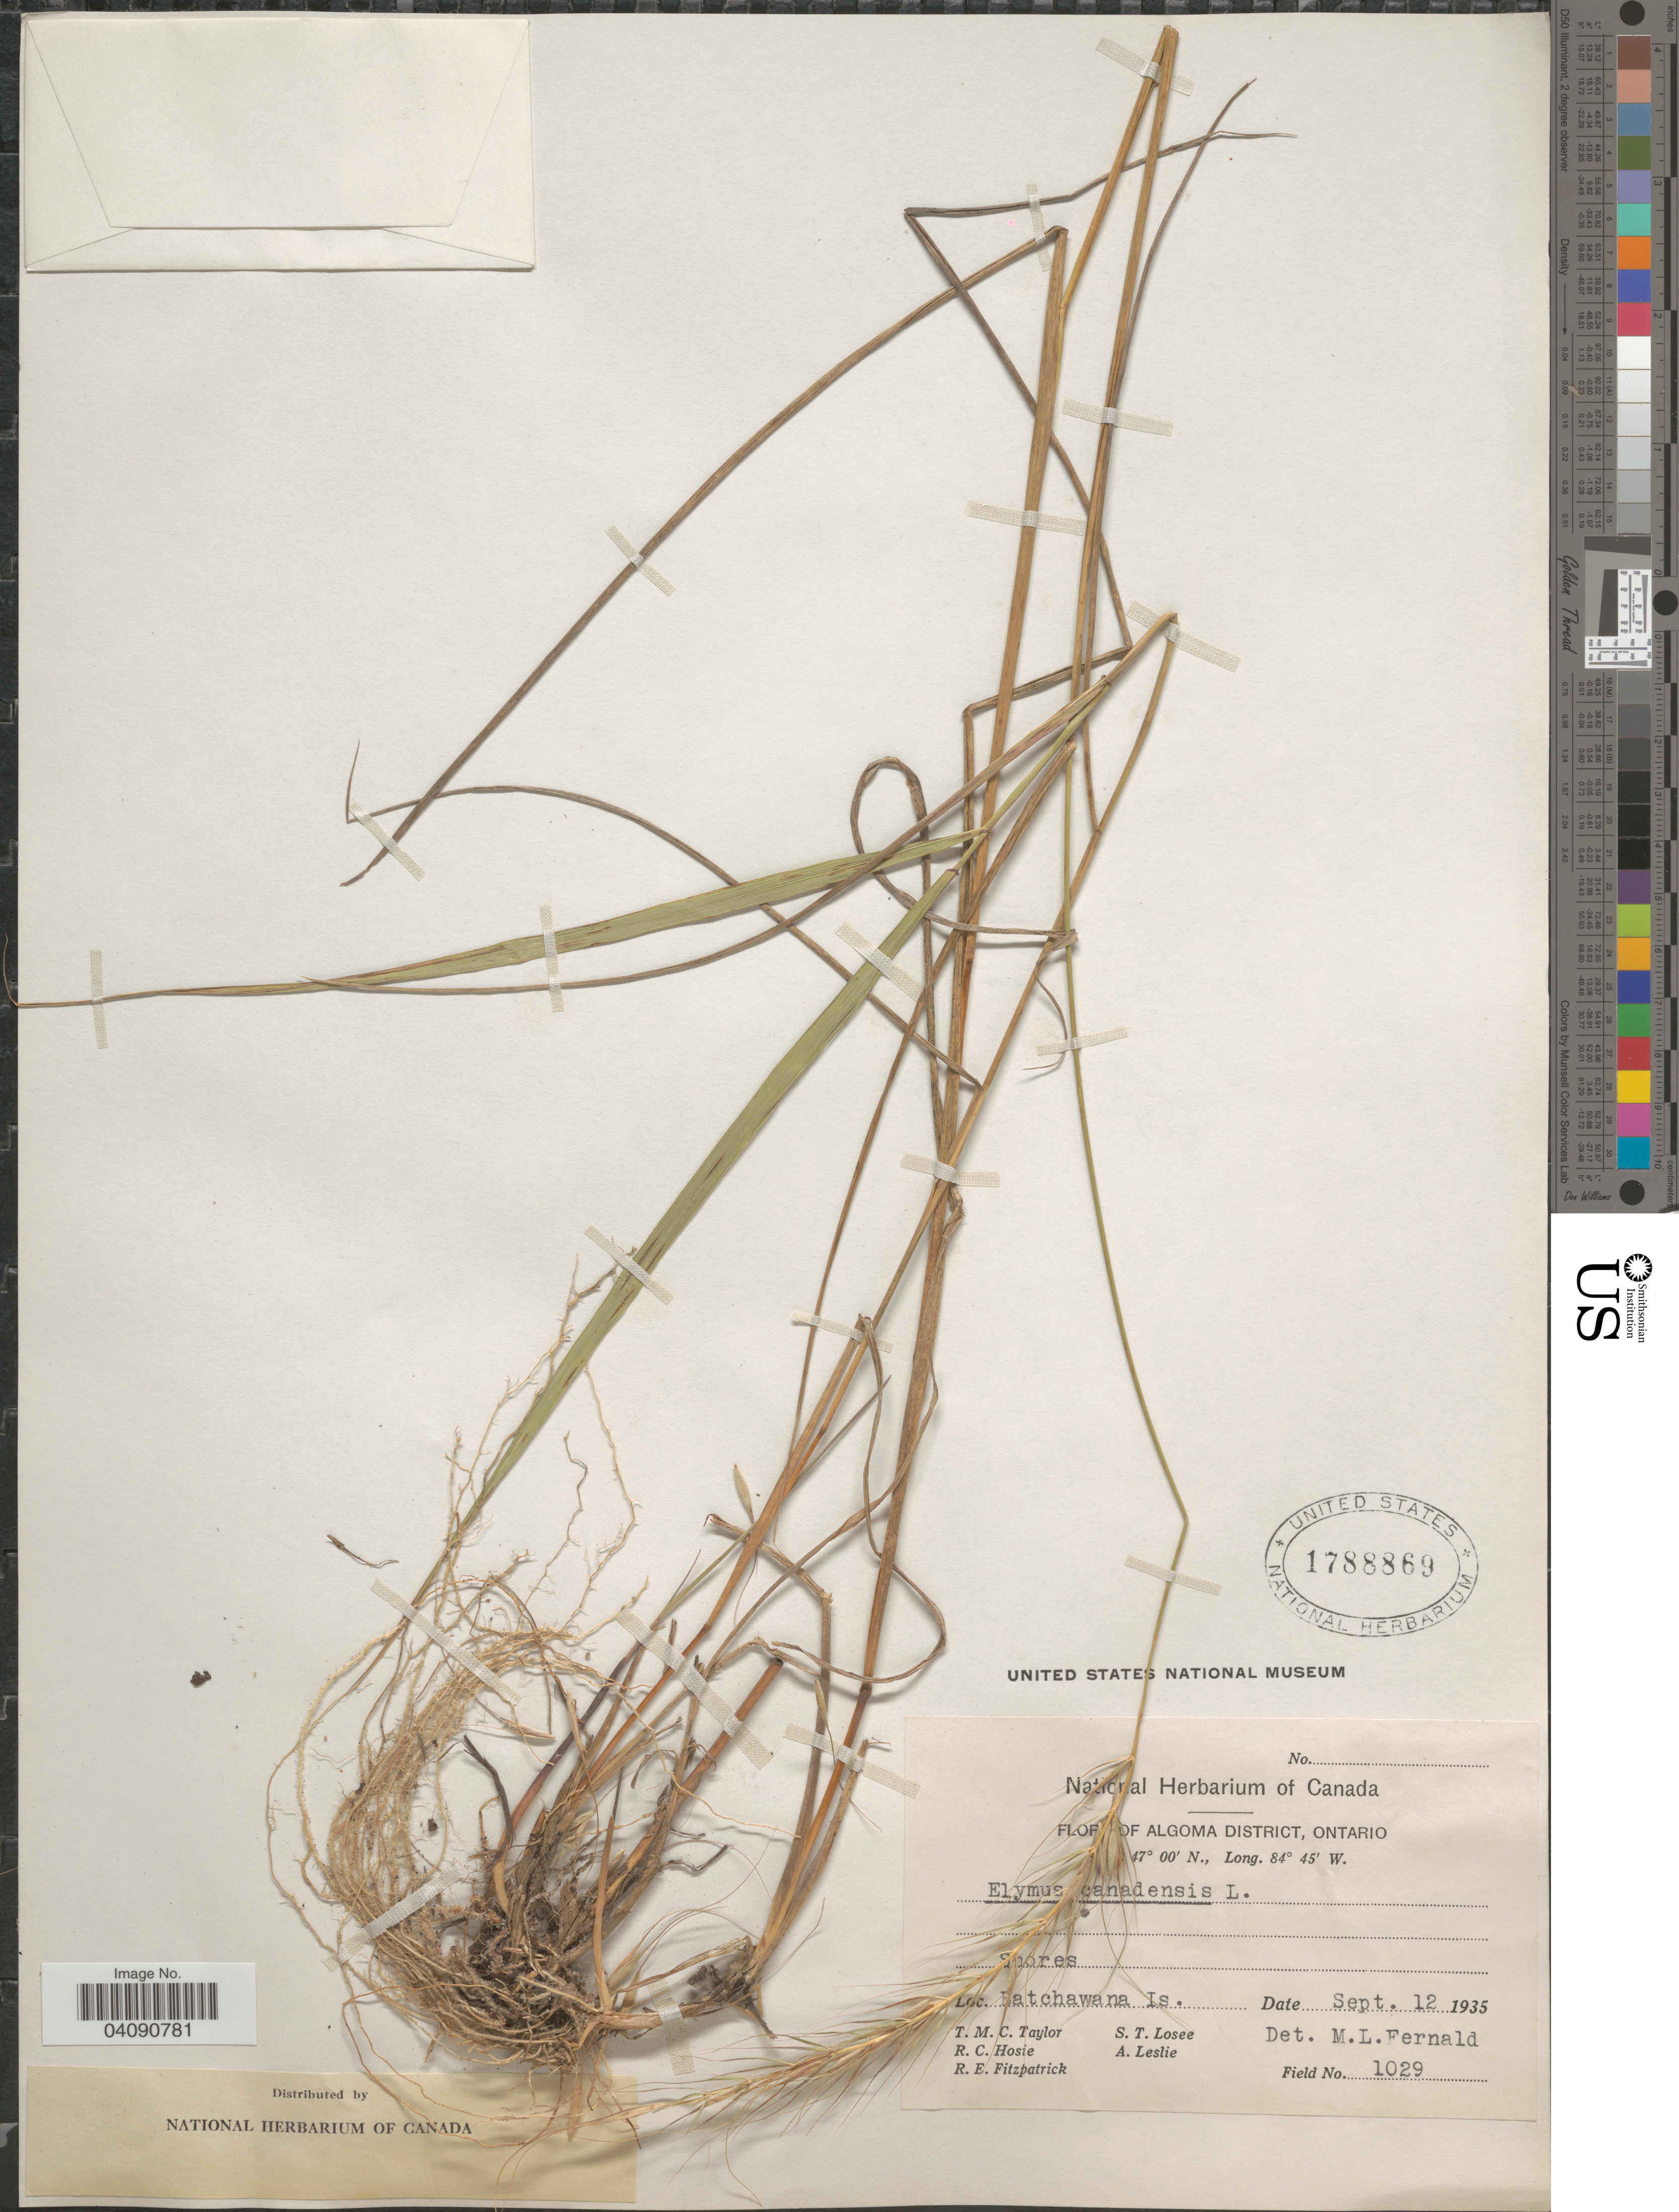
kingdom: Plantae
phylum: Tracheophyta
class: Liliopsida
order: Poales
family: Poaceae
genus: Elymus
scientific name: Elymus canadensis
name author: L.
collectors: T. M. C. Taylor, R. Hosie, R. Fitzpatrick, S. Losee & A. Leslie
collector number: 1029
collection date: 1935-09-12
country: Canada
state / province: Ontario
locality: Algoma District. Shores. Batchawana Is.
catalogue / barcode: US 1788869